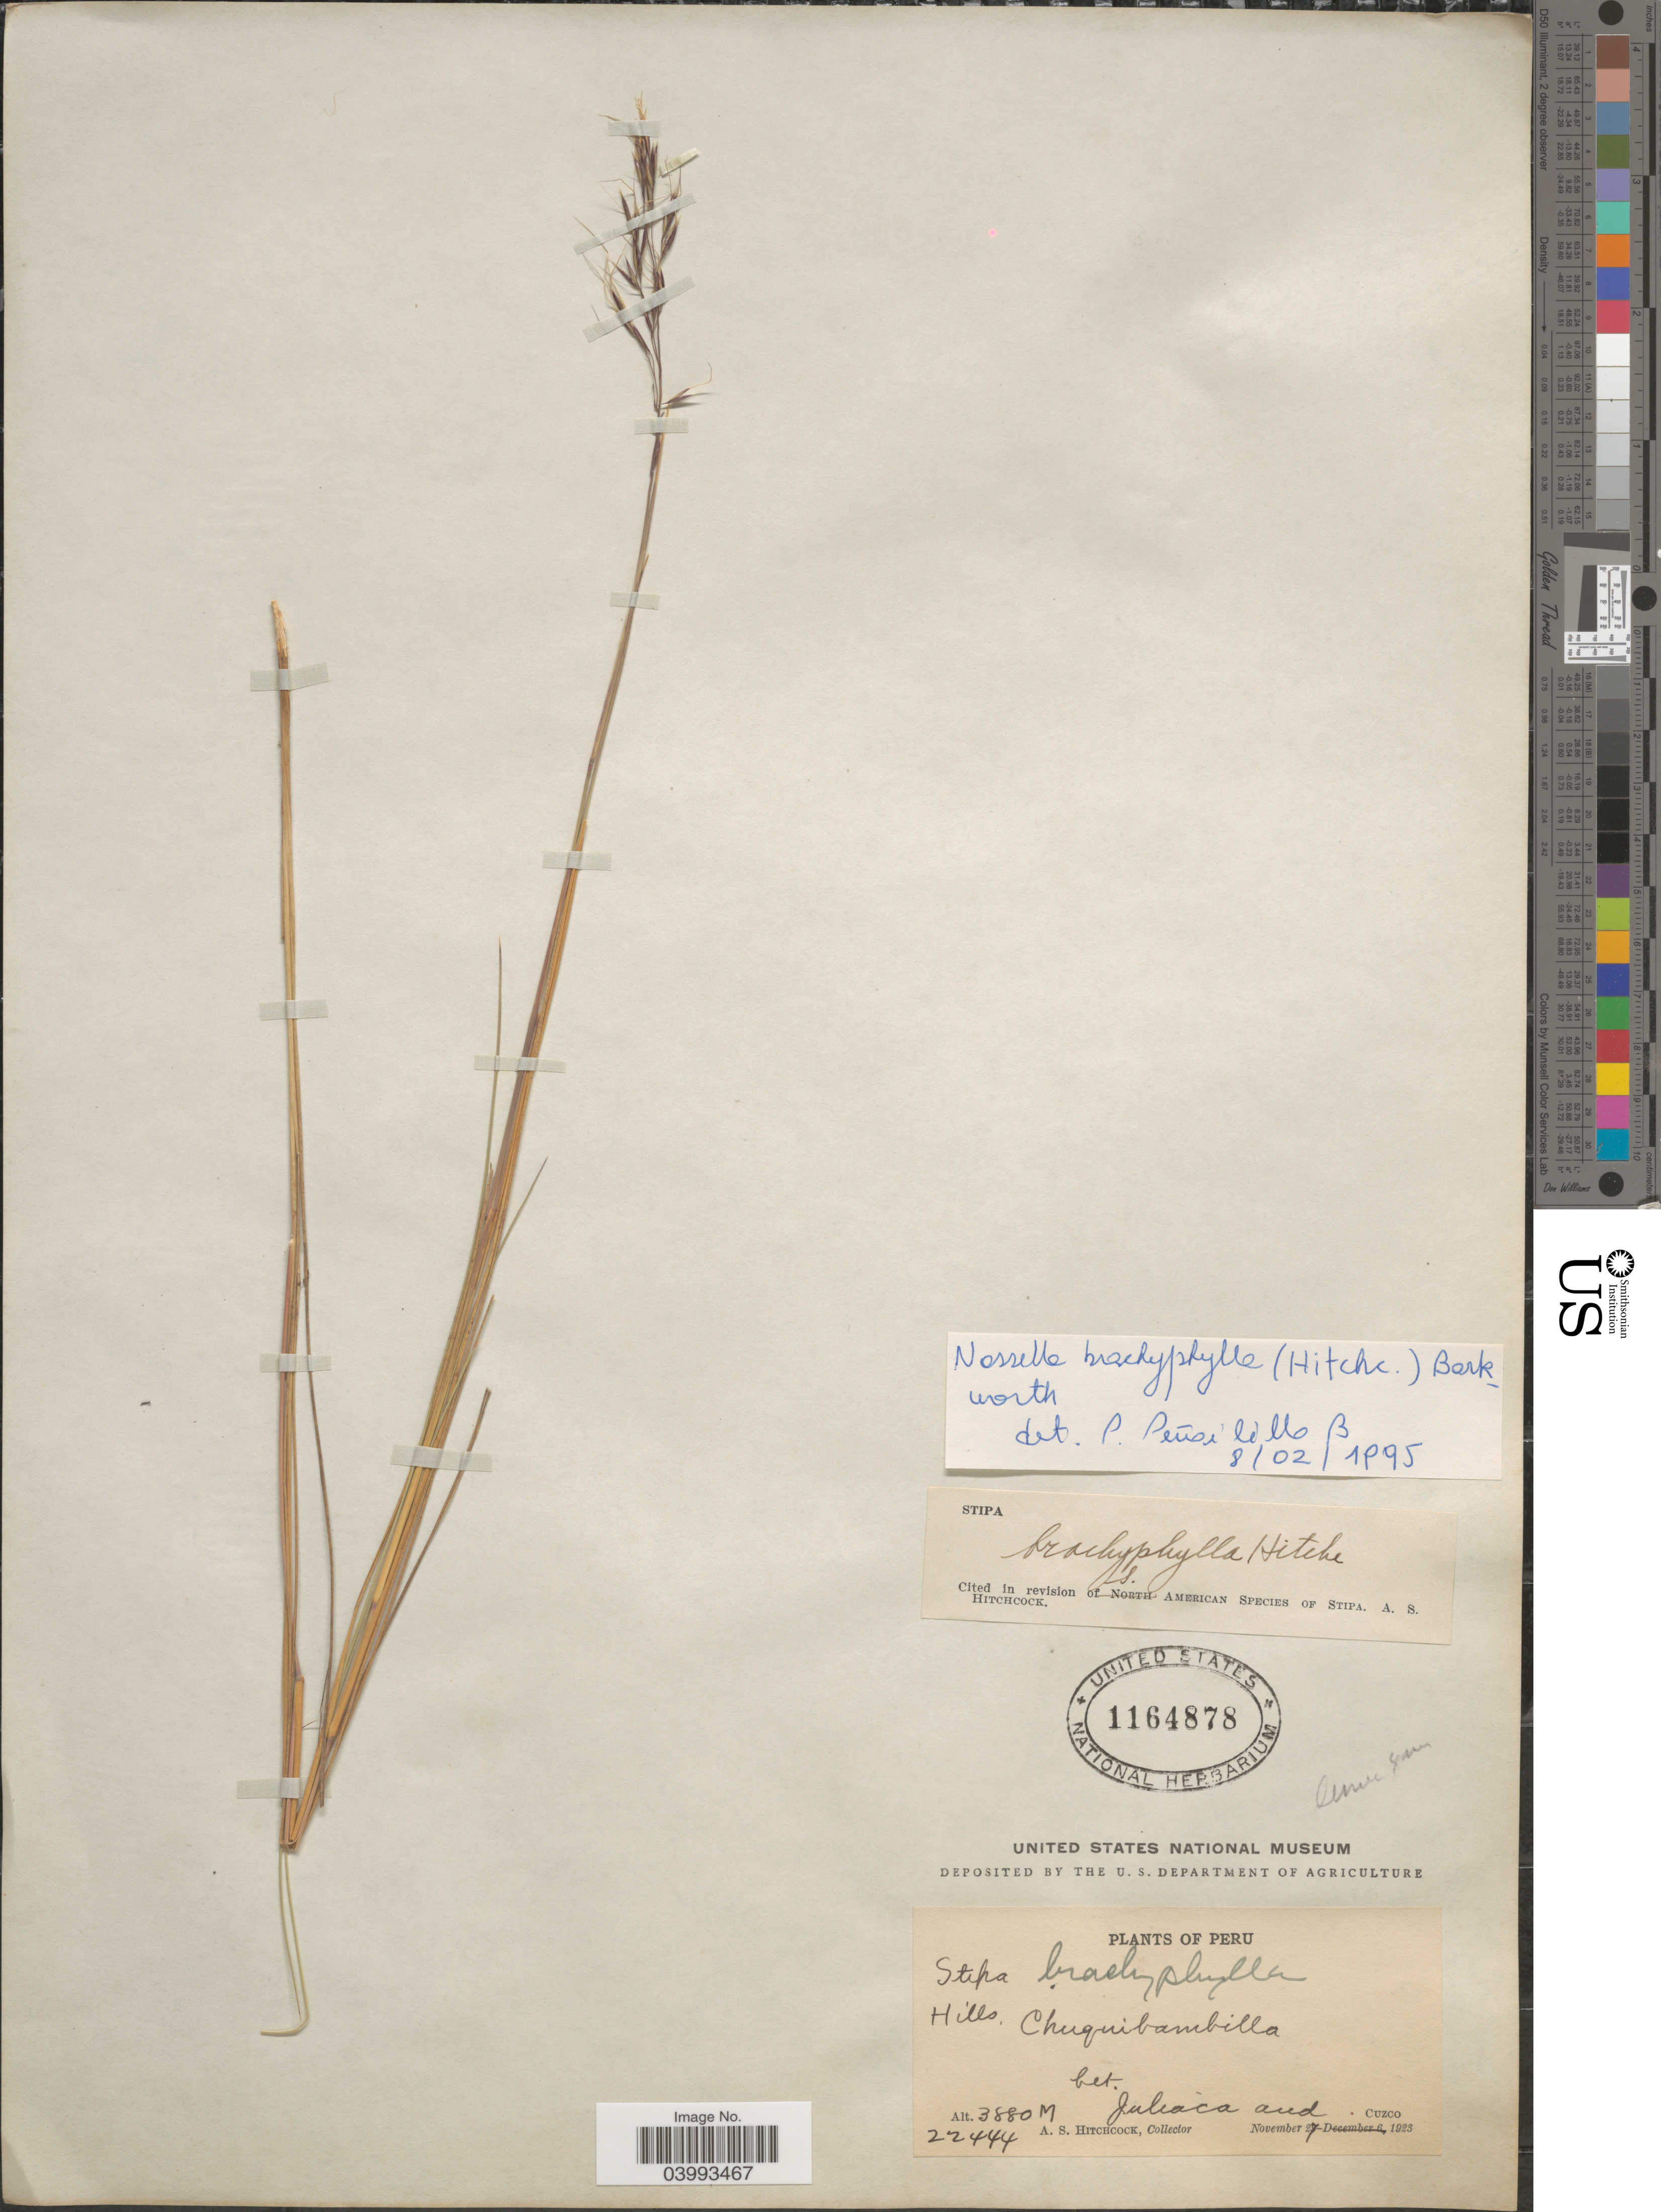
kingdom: Plantae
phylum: Tracheophyta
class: Liliopsida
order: Poales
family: Poaceae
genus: Nassella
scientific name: Nassella brachyphylla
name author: (Hitchc.) Barkworth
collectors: A. S. Hitchcock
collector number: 22444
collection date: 1923-11-27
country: Peru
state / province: Cusco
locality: Hills, Chuquibambilla bet. Juliaca and Cuzco.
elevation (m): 3880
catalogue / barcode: US 1164878